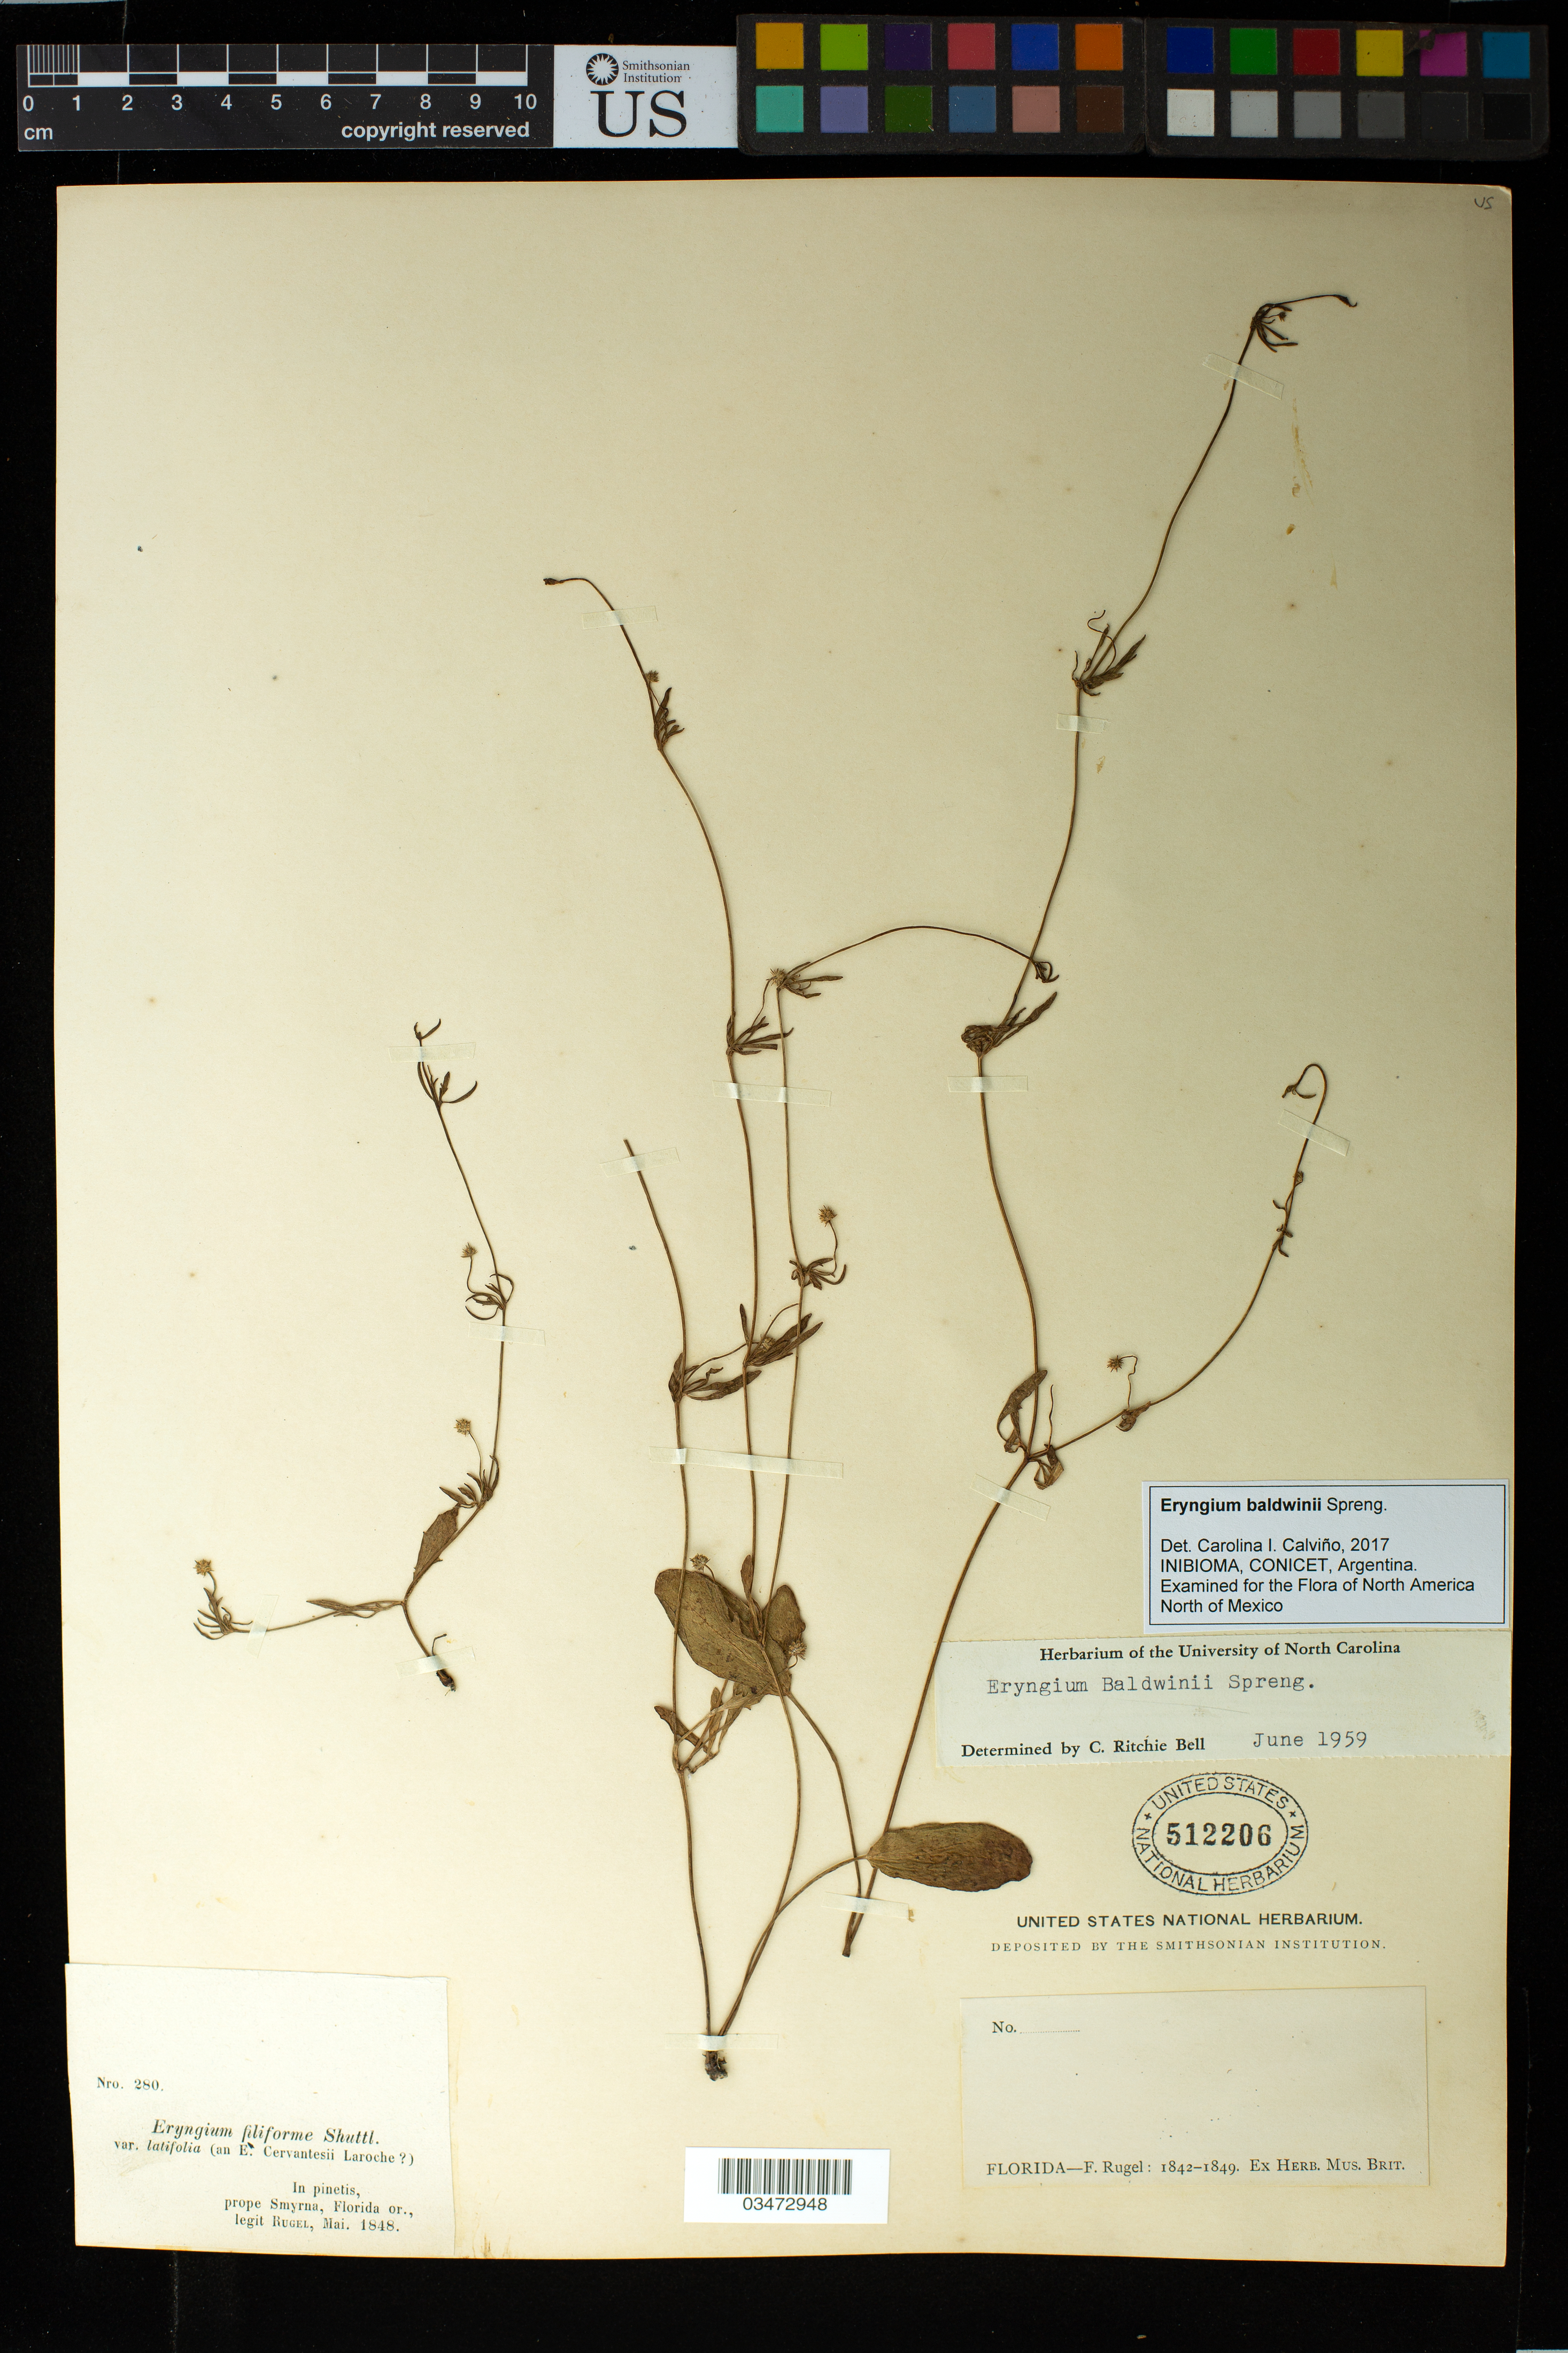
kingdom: Plantae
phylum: Tracheophyta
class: Magnoliopsida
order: Apiales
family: Apiaceae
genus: Eryngium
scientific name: Eryngium baldwinii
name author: Spreng.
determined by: Calviño, C. I.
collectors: F. Rugel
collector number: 280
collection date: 1842/1849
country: United States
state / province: Florida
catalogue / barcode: US 512206